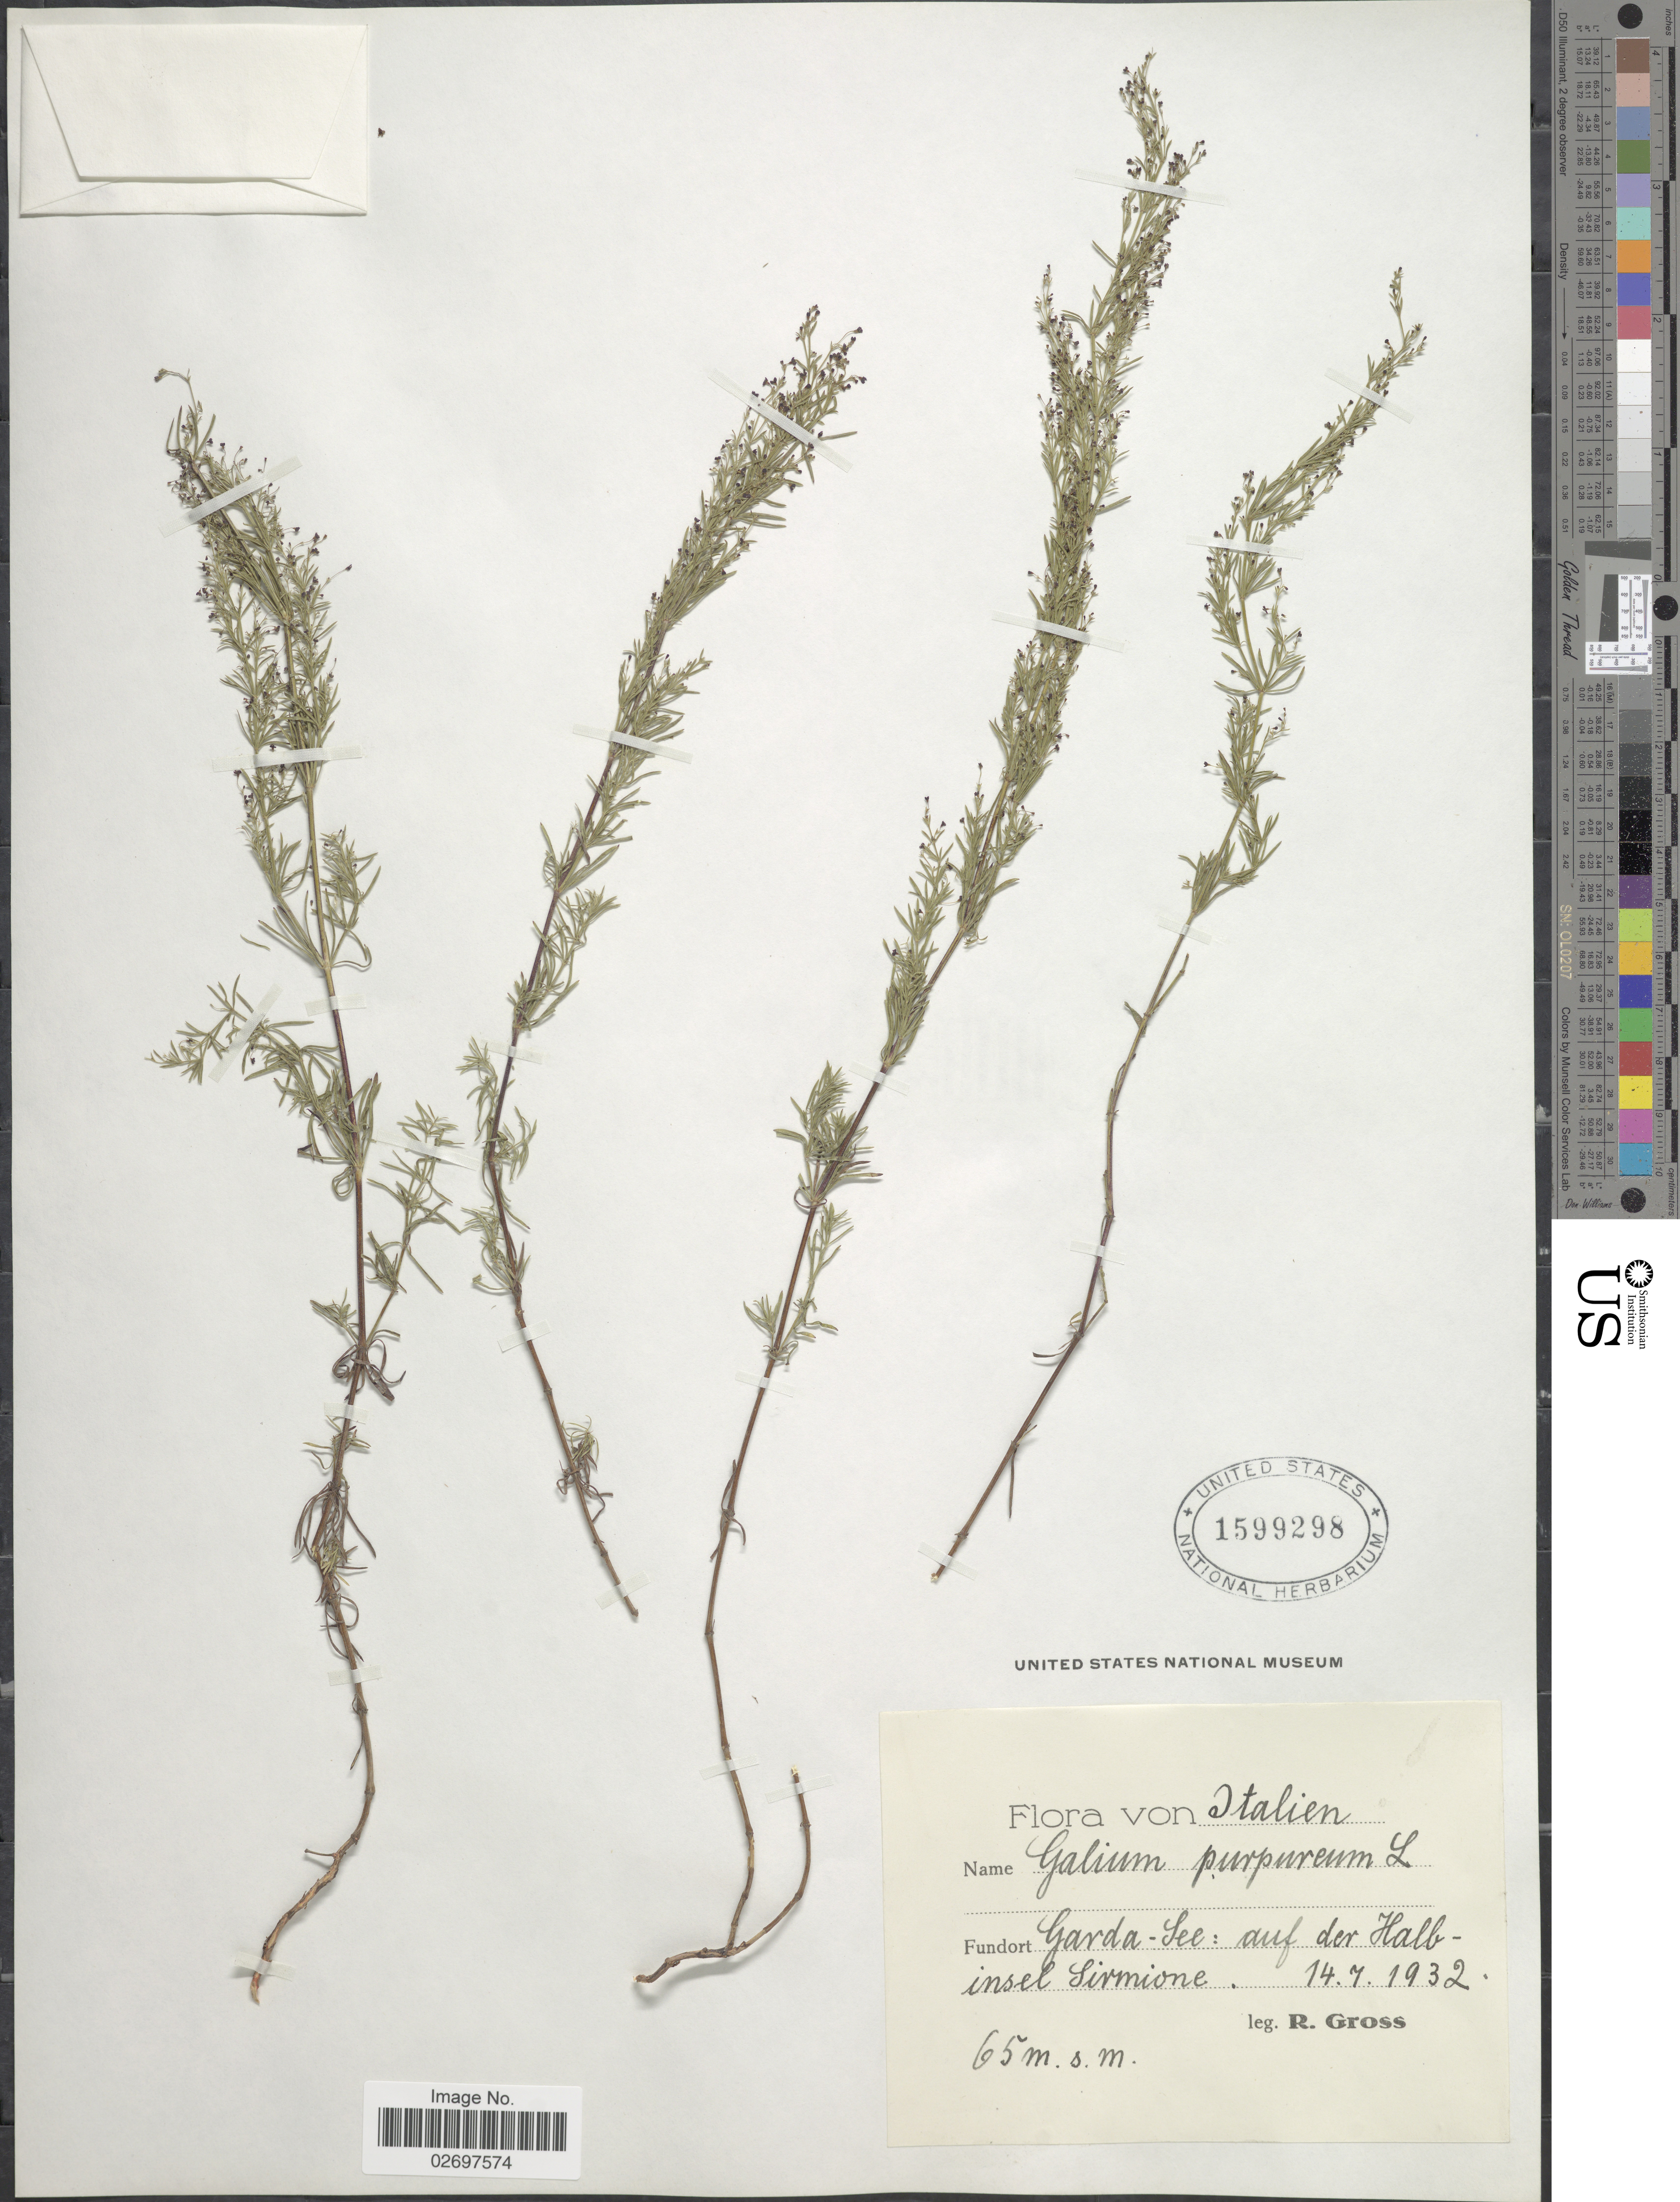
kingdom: Plantae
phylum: Tracheophyta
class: Magnoliopsida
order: Gentianales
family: Rubiaceae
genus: Galium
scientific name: Galium purpureum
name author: L.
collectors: R. Gross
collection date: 1932-07-14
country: Italy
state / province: Lombardy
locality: Garda-Lee: auf der Halbinsel Sirmione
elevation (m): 65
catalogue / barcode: US 1599298